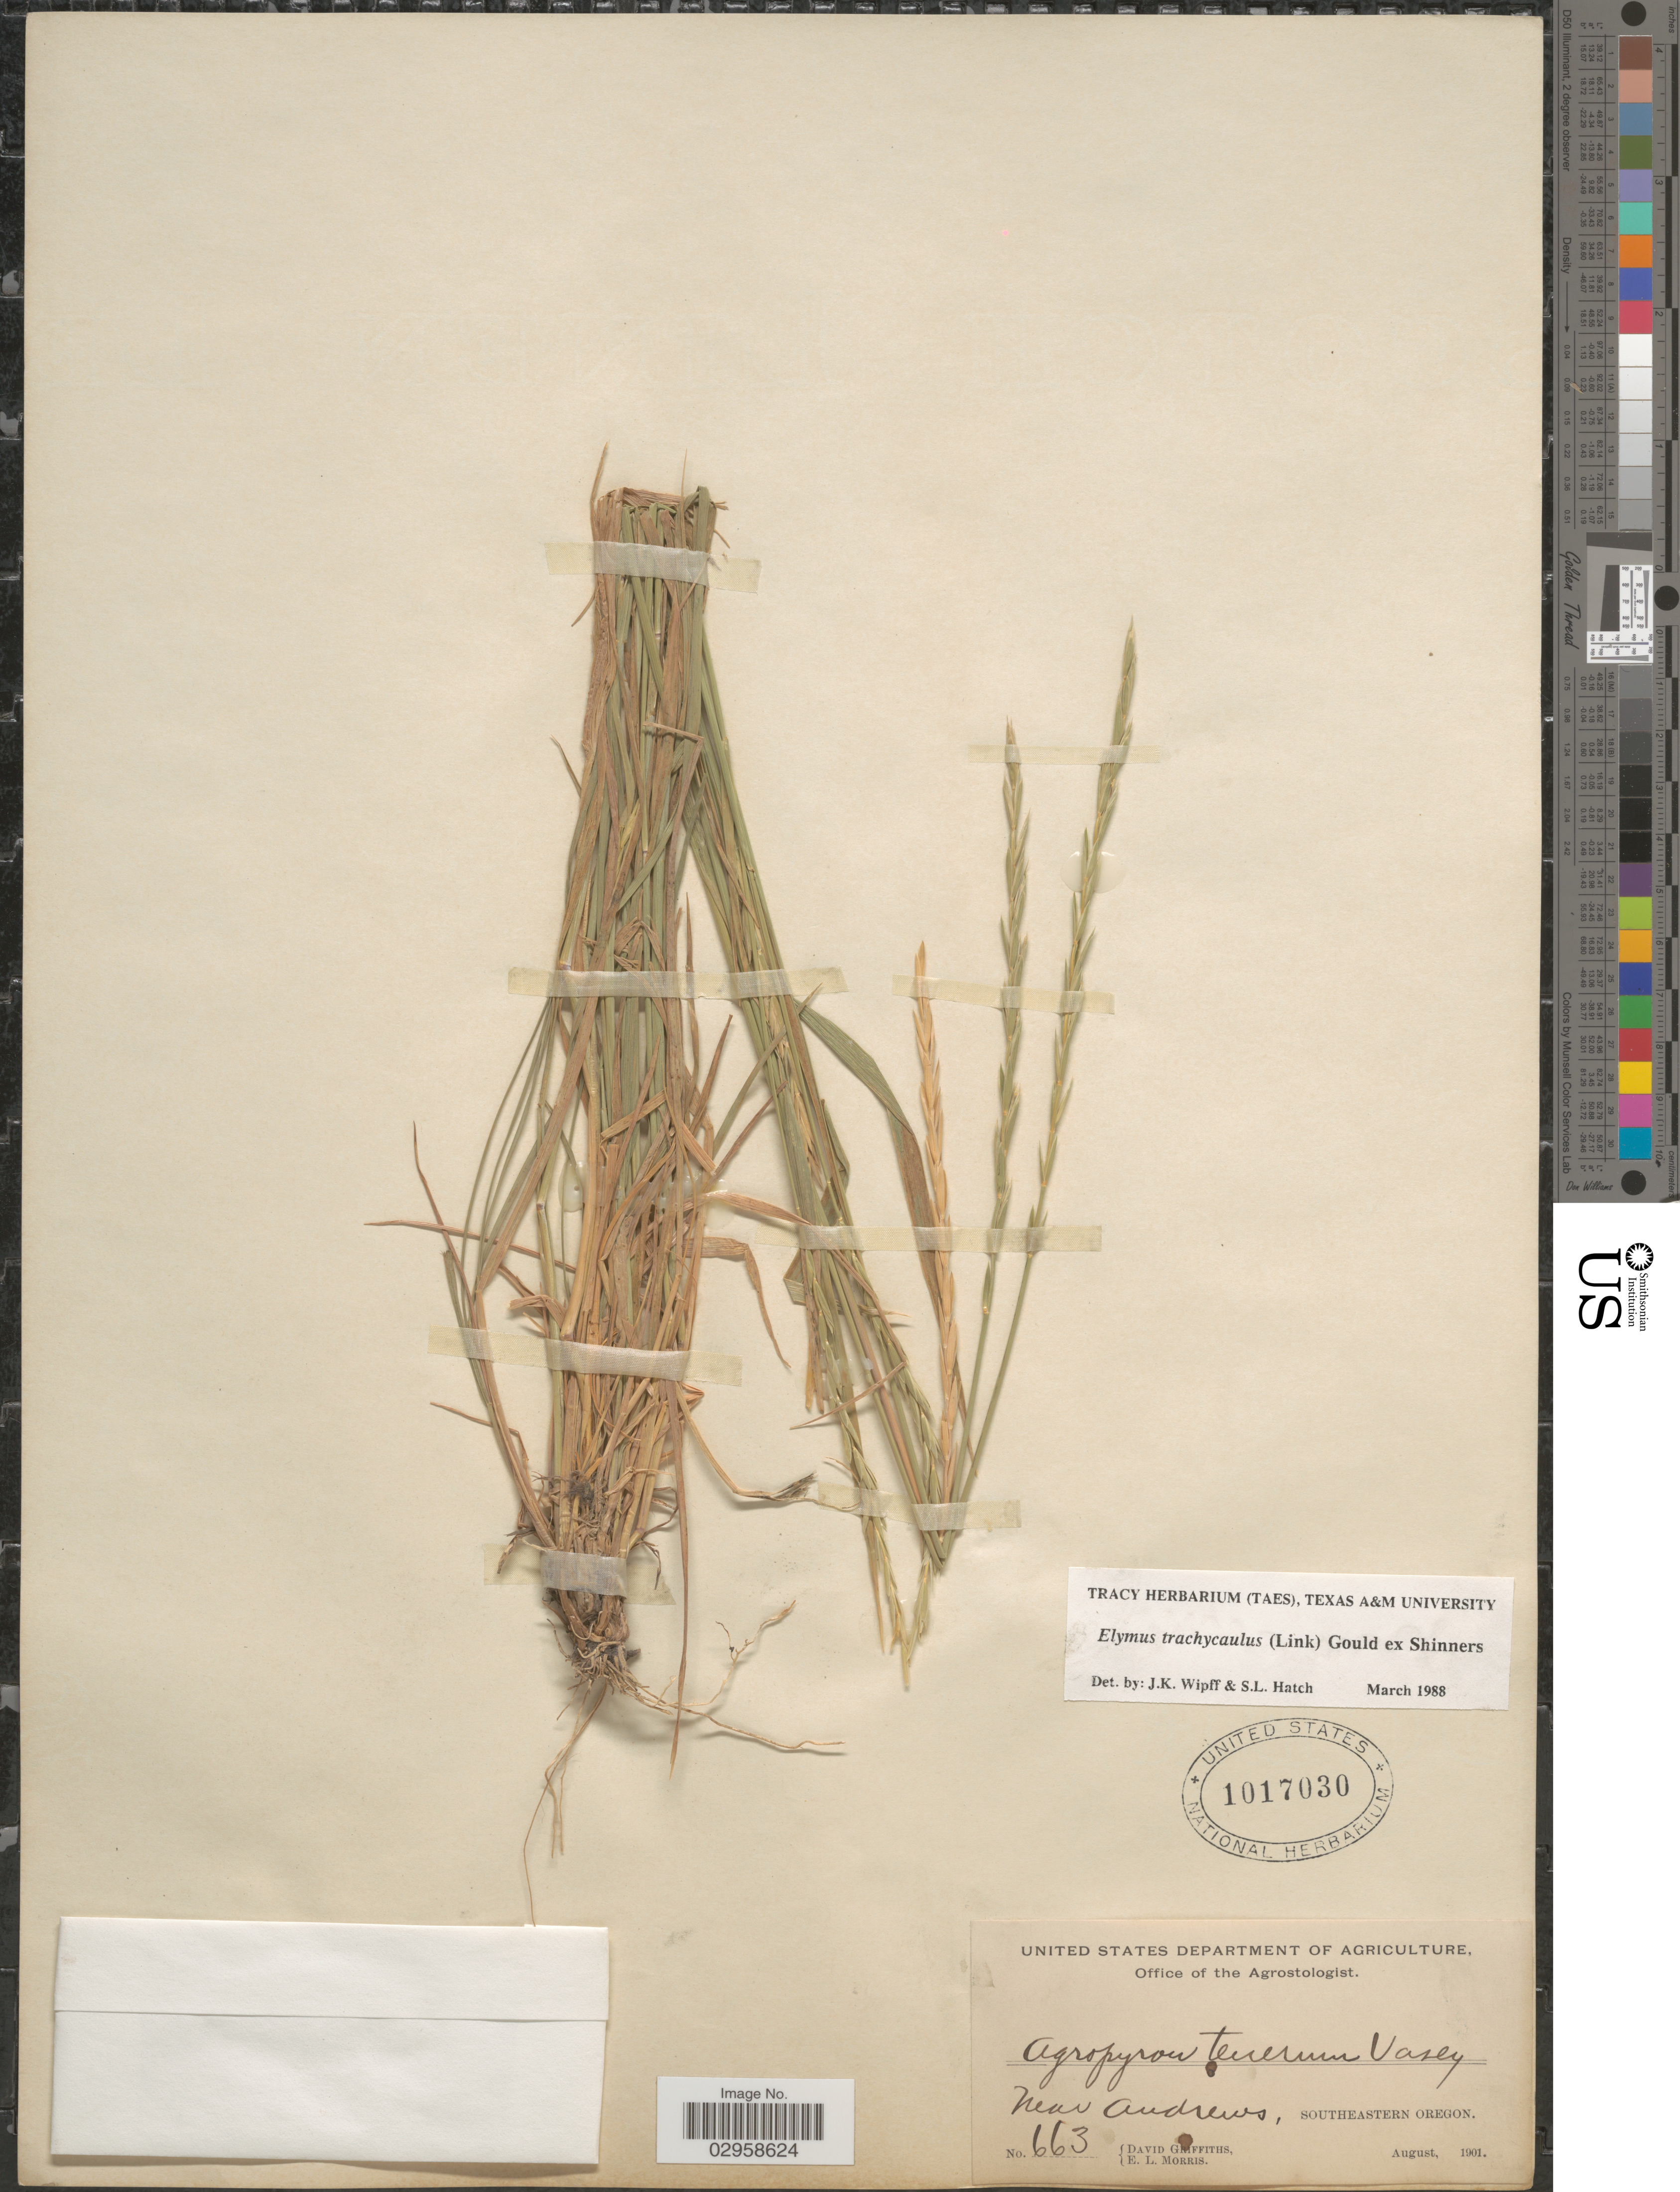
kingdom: Plantae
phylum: Tracheophyta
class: Liliopsida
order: Poales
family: Poaceae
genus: Elymus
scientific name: Elymus trachycaulus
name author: (Link) Gould ex Shinners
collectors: D. Griffiths & E. Morris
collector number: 663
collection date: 1901-08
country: United States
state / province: Oregon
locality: Near Andrews. Southeastern Oregon.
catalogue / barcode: US 1017030